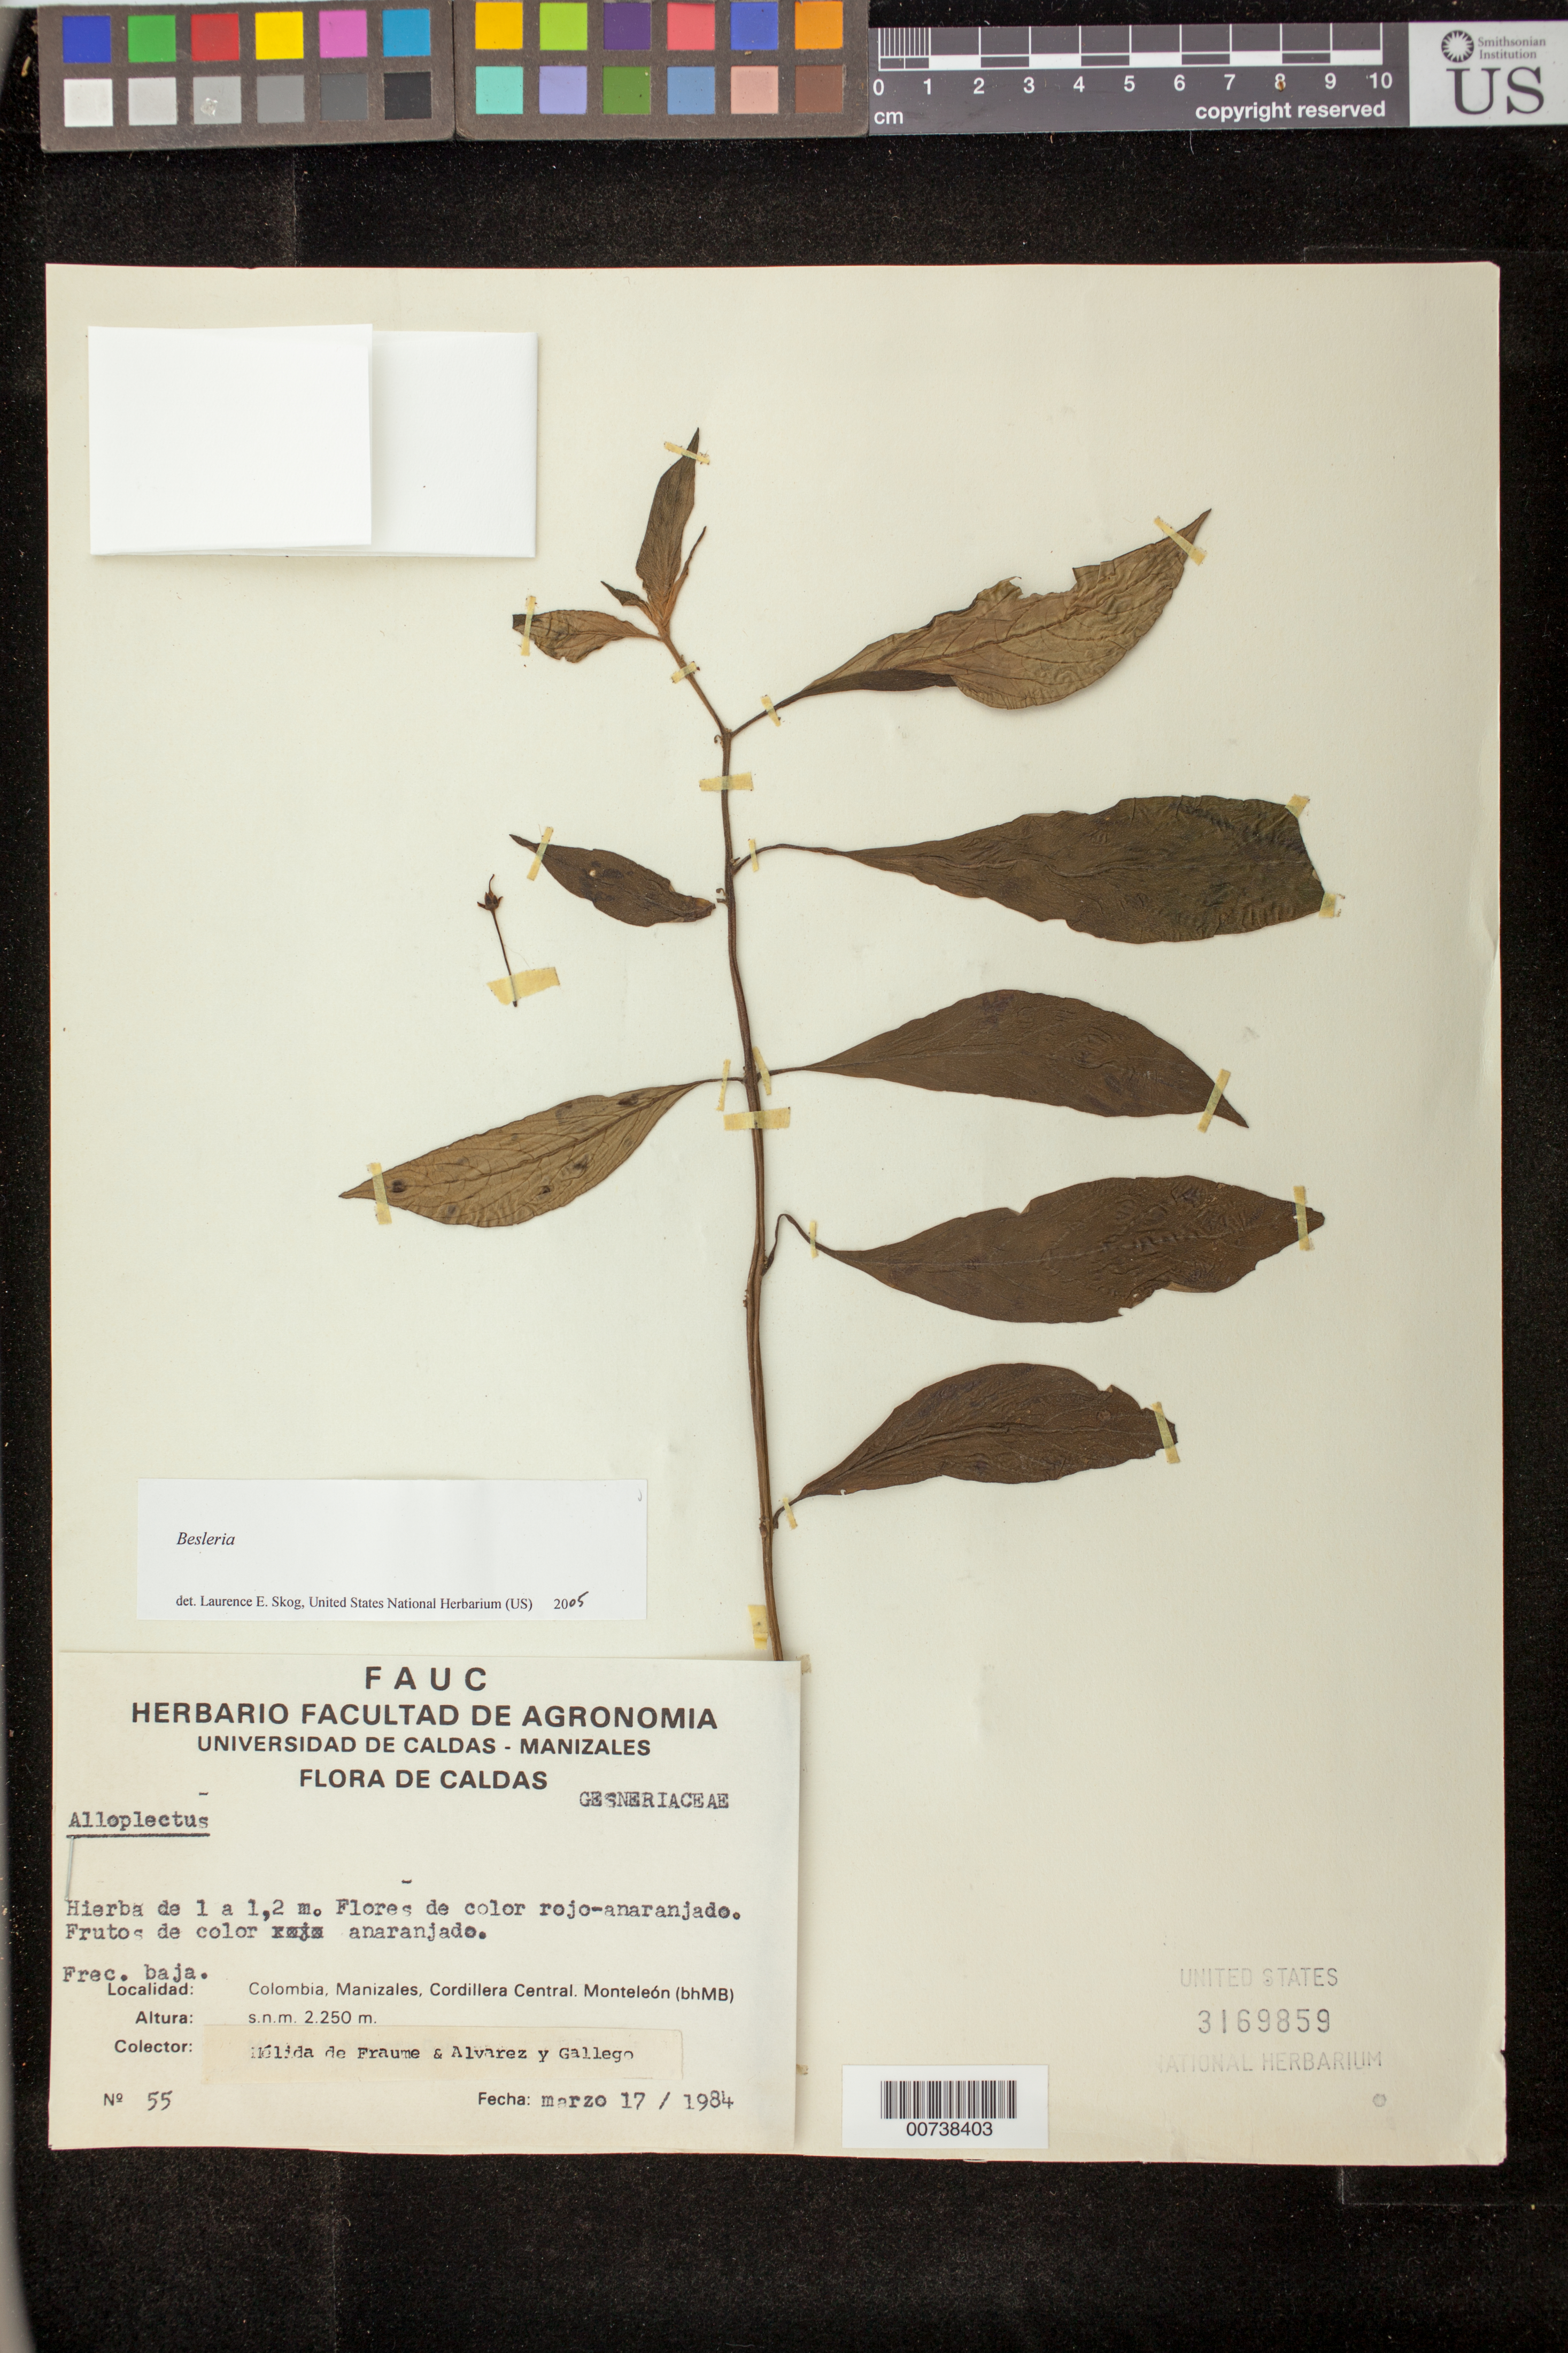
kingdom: Plantae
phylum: Tracheophyta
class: Magnoliopsida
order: Lamiales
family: Gesneriaceae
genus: Besleria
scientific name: Besleria sp.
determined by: Skog, Laurence E.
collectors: M. Fraume, -- Alvarez & -. Gallego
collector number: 55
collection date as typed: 17 Mar 1984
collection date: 1984-03-17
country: Colombia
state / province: Caldas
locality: Manizales, Cordillera Central, Monteleón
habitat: bhMB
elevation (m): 2250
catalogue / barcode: US 3169859